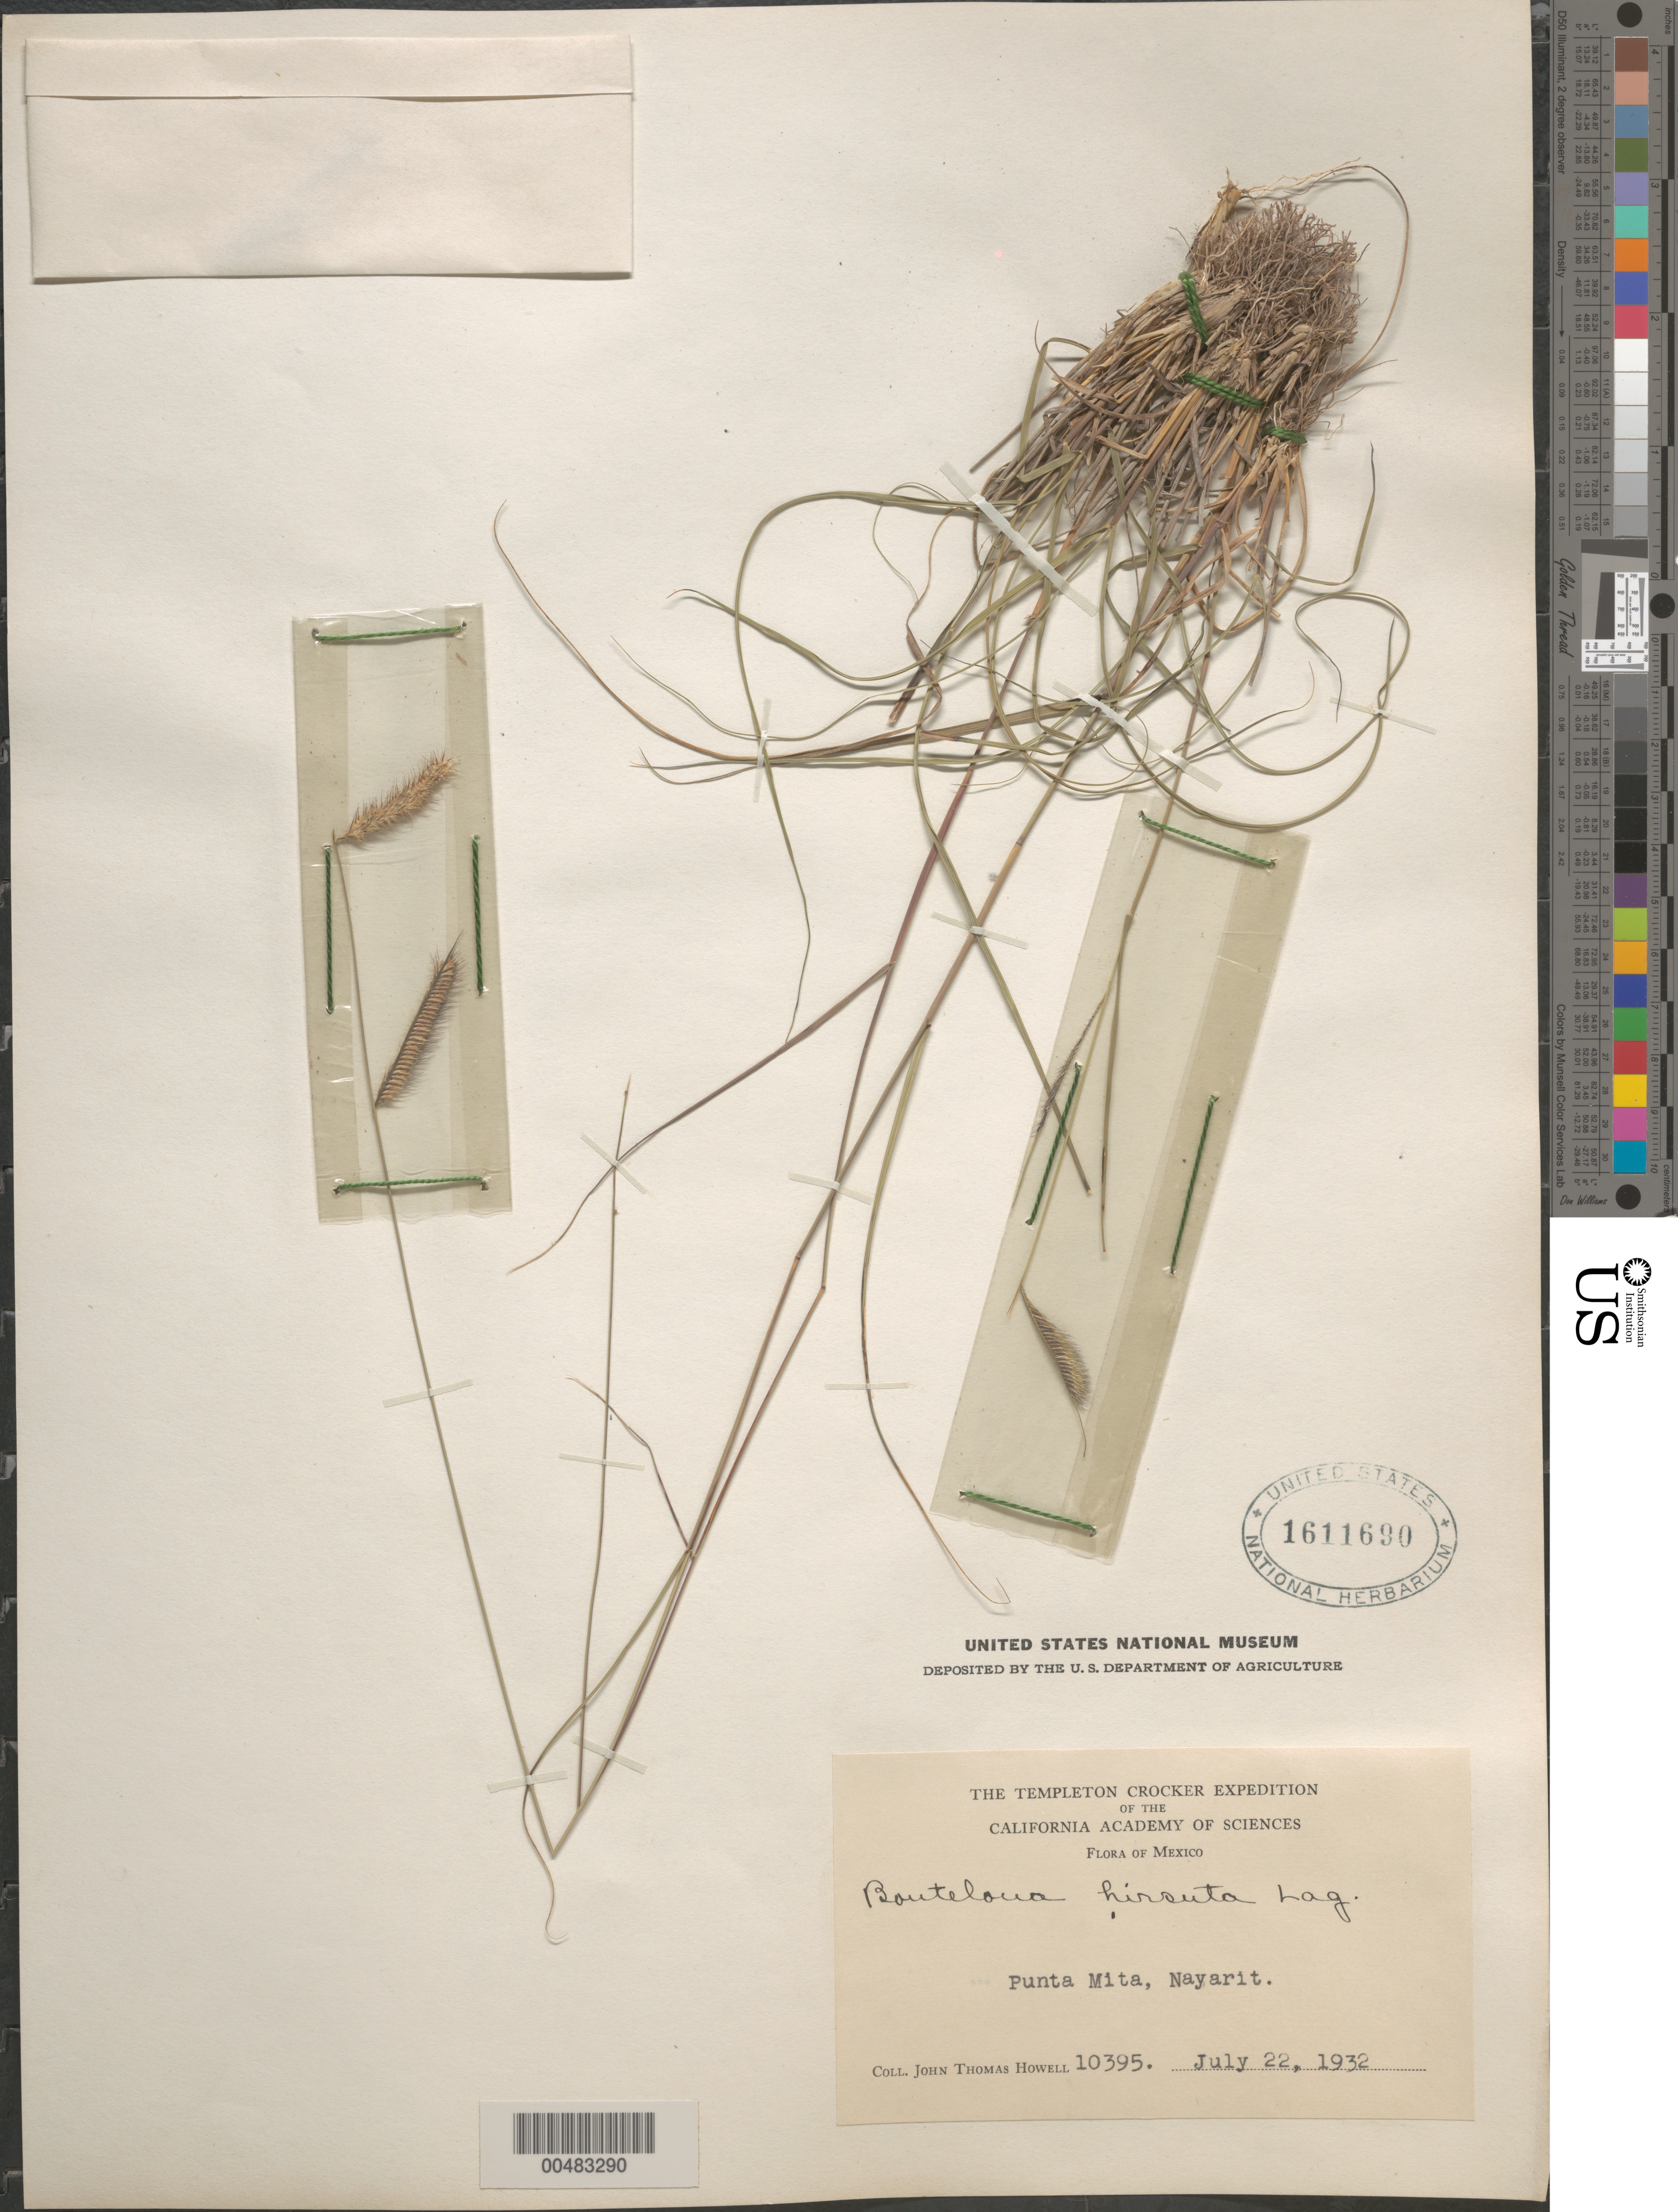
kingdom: Plantae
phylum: Tracheophyta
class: Liliopsida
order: Poales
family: Poaceae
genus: Bouteloua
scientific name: Bouteloua hirsuta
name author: Lag.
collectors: J. T. Howell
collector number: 10395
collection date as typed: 22 Jul 1932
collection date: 1932-07-22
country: Mexico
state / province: Nayarit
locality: Punta Mita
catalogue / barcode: US 1611690